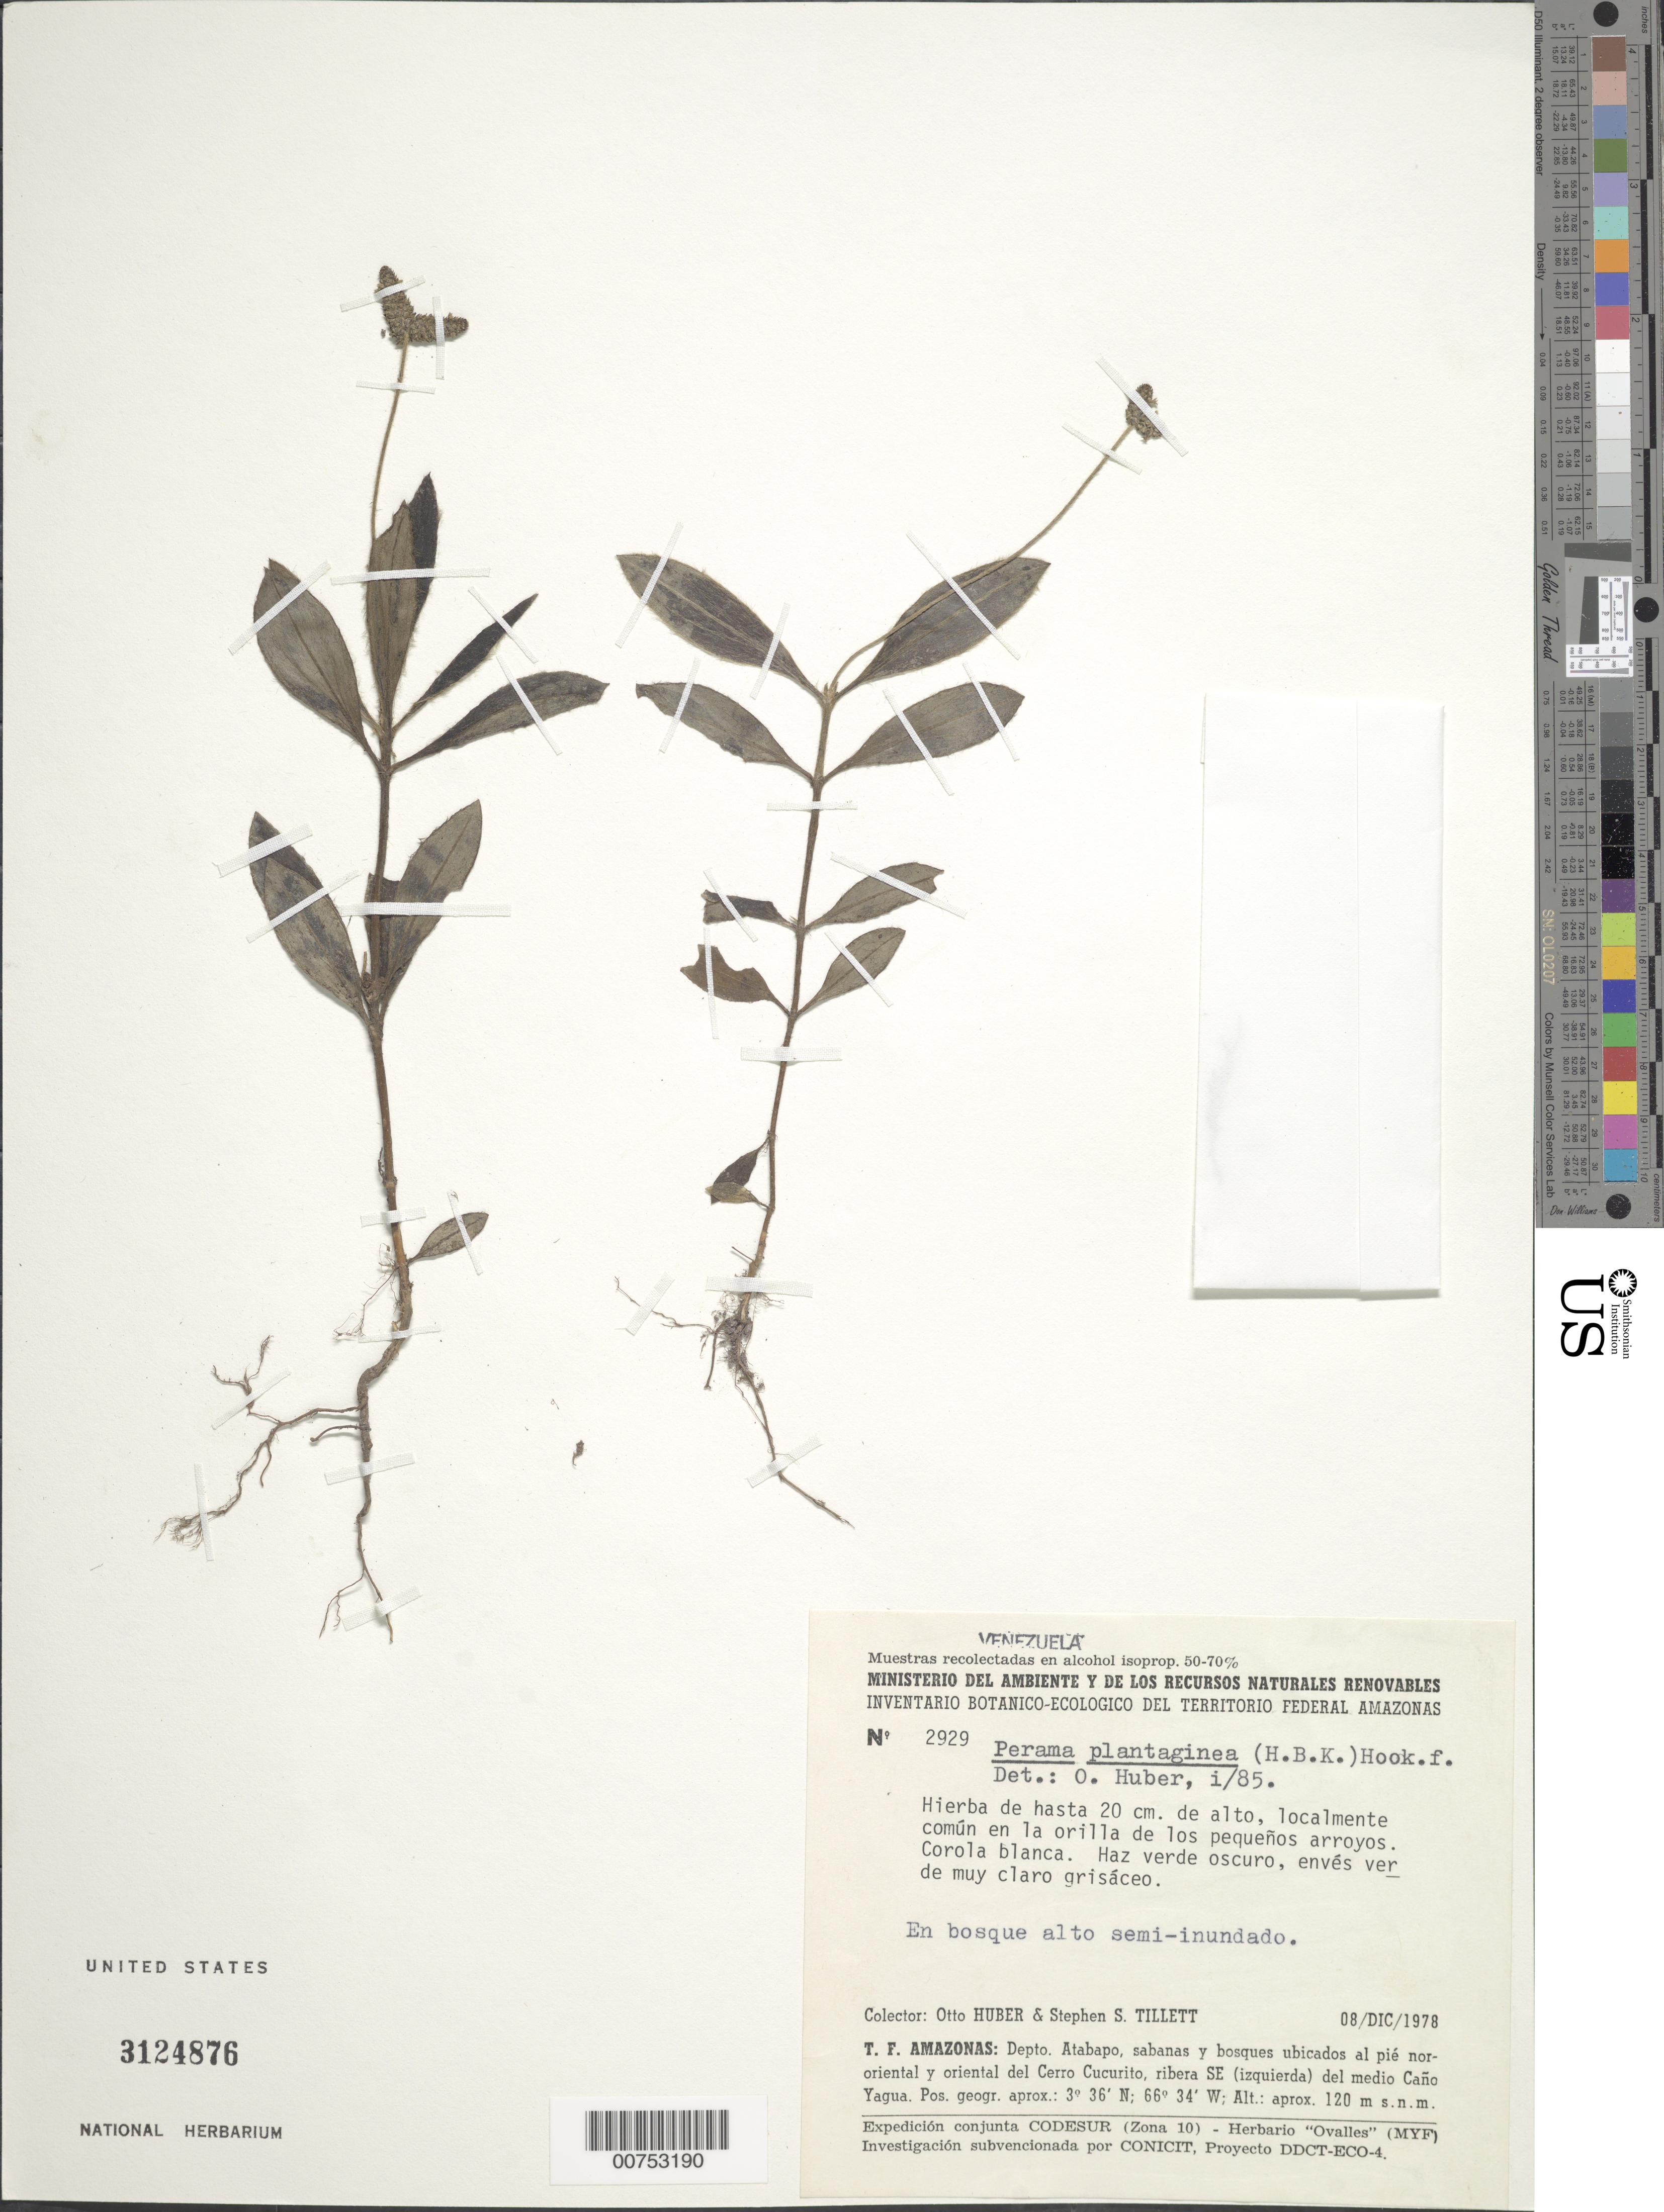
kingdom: Plantae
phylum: Tracheophyta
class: Magnoliopsida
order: Gentianales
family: Rubiaceae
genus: Perama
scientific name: Perama plantaginea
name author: (Kunth) Hook. f.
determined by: Huber, Otto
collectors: O. Huber & S. S. Tillett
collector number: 2929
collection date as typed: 8-Dec-78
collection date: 1978-12-08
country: Venezuela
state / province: Amazonas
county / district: Atabapo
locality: Cerro Cucurito, al NE y E, ribera SE (izquierda) del medio Caño Yagua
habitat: Bosque alto semi-inundado; en la orilla de los pequenos arroyos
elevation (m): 120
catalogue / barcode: US 3124876